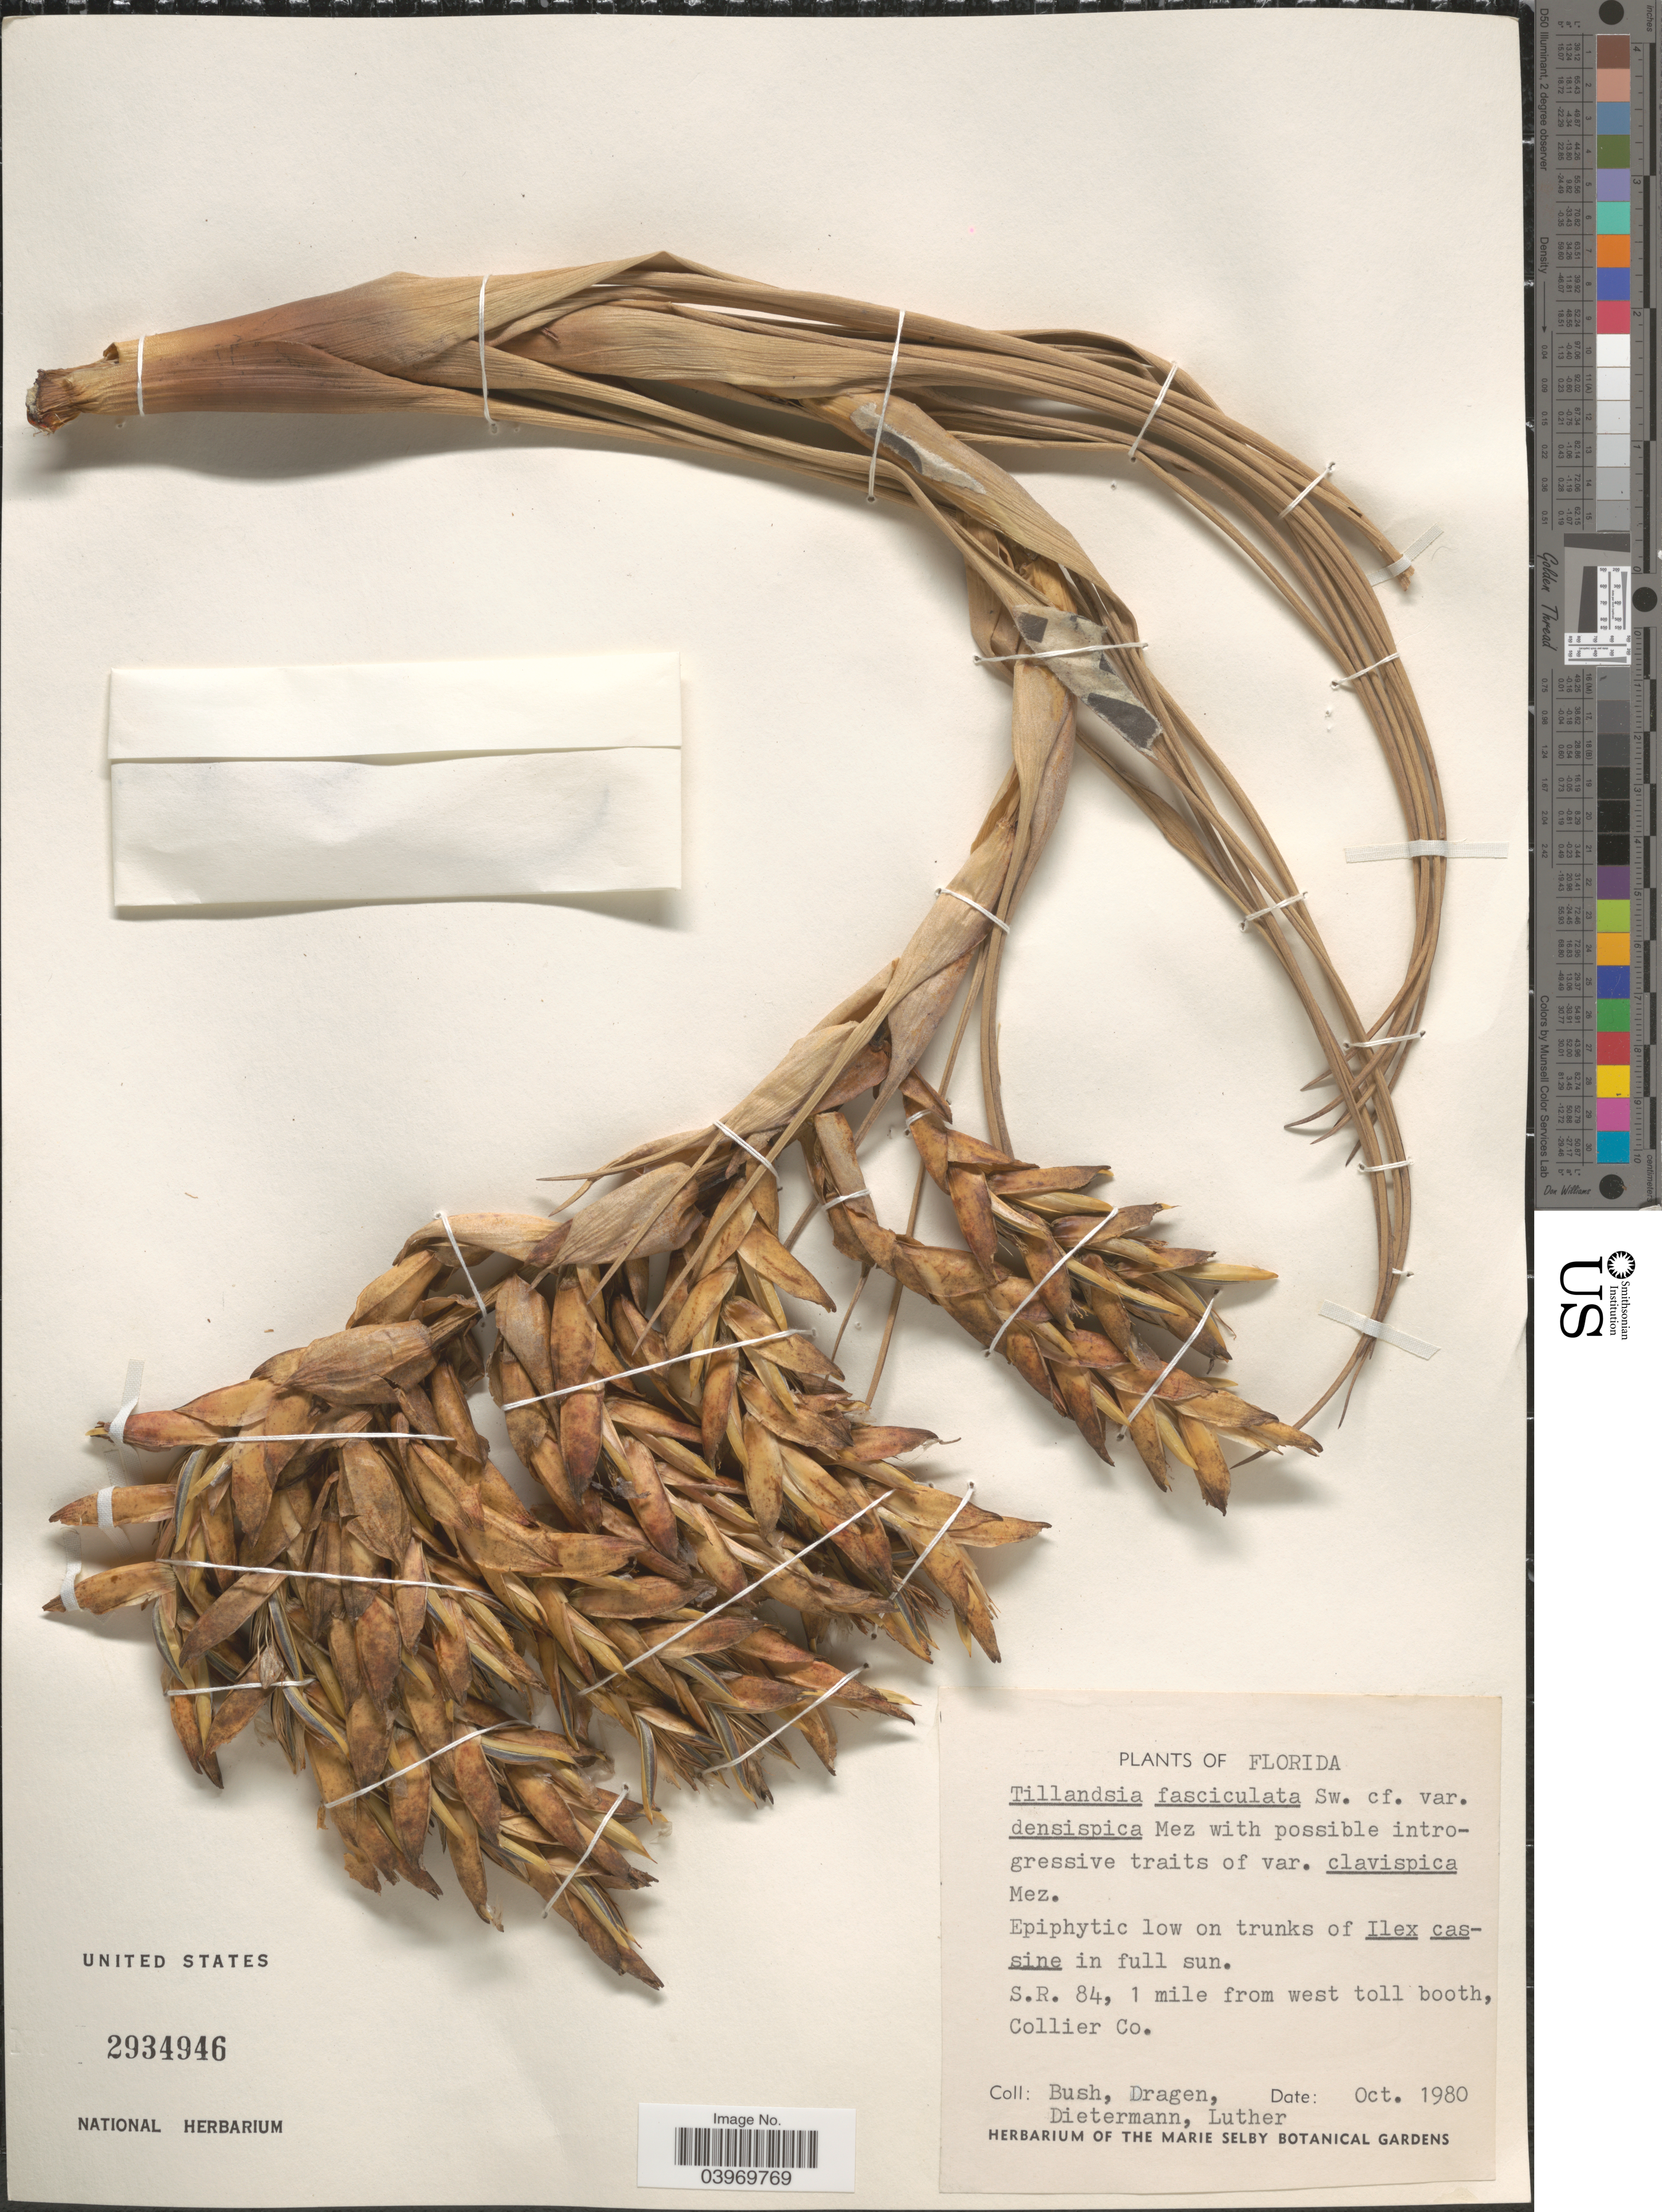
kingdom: Plantae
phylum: Tracheophyta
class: Liliopsida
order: Poales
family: Bromeliaceae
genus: Tillandsia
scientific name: Tillandsia fasciculata var. densispica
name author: Mez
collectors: -- Bush, Dragen, Dietermann & -- Luther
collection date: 1980-10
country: United States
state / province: Florida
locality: S.R. 84, 1 mile from west toll booth, Collier Co.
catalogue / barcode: US 2934946